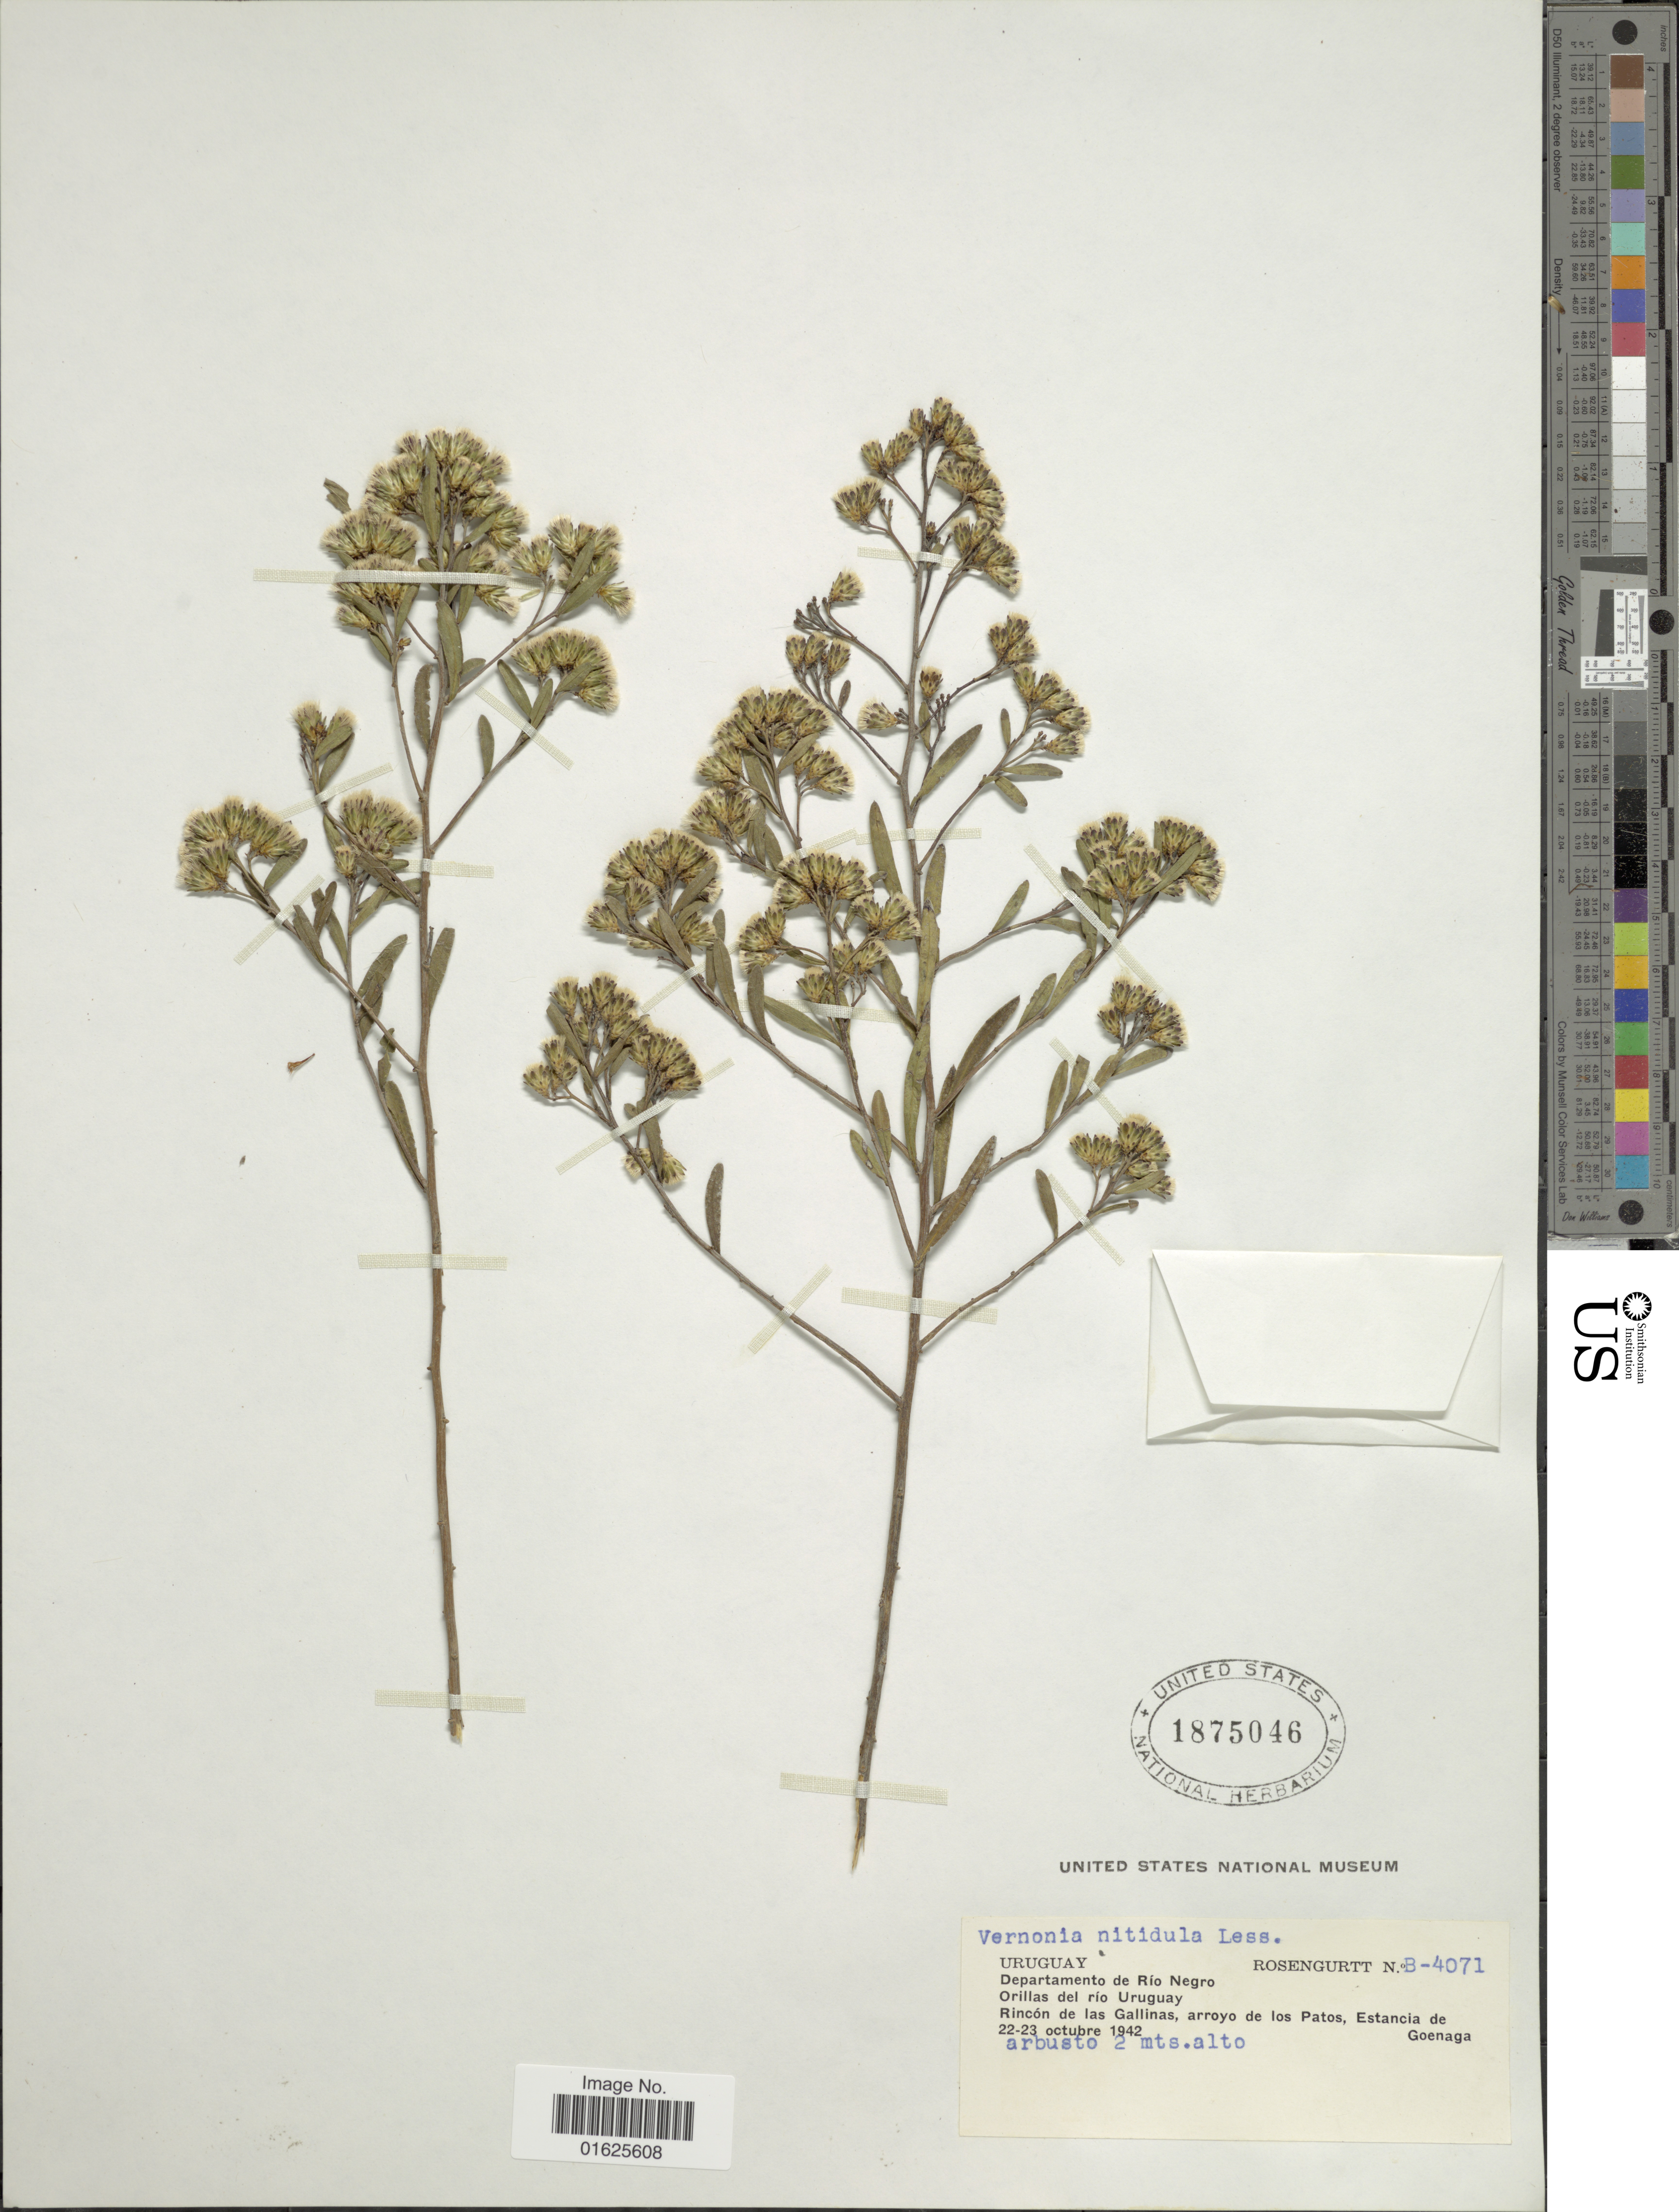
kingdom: Plantae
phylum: Tracheophyta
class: Magnoliopsida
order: Asterales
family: Asteraceae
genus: Vernonanthura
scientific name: Vernonanthura nitidula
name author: (Less.) H. Rob.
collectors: Rosengurtt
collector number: B-4071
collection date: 1942-10-22/1942-10-23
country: Uruguay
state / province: Rio Negro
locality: Departamento de Río Negro, Orillas del río Uruguay, Rincón de las Gallinas, arroyo de los Patos, Estancia de Goenaga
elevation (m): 2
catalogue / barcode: US 1875046